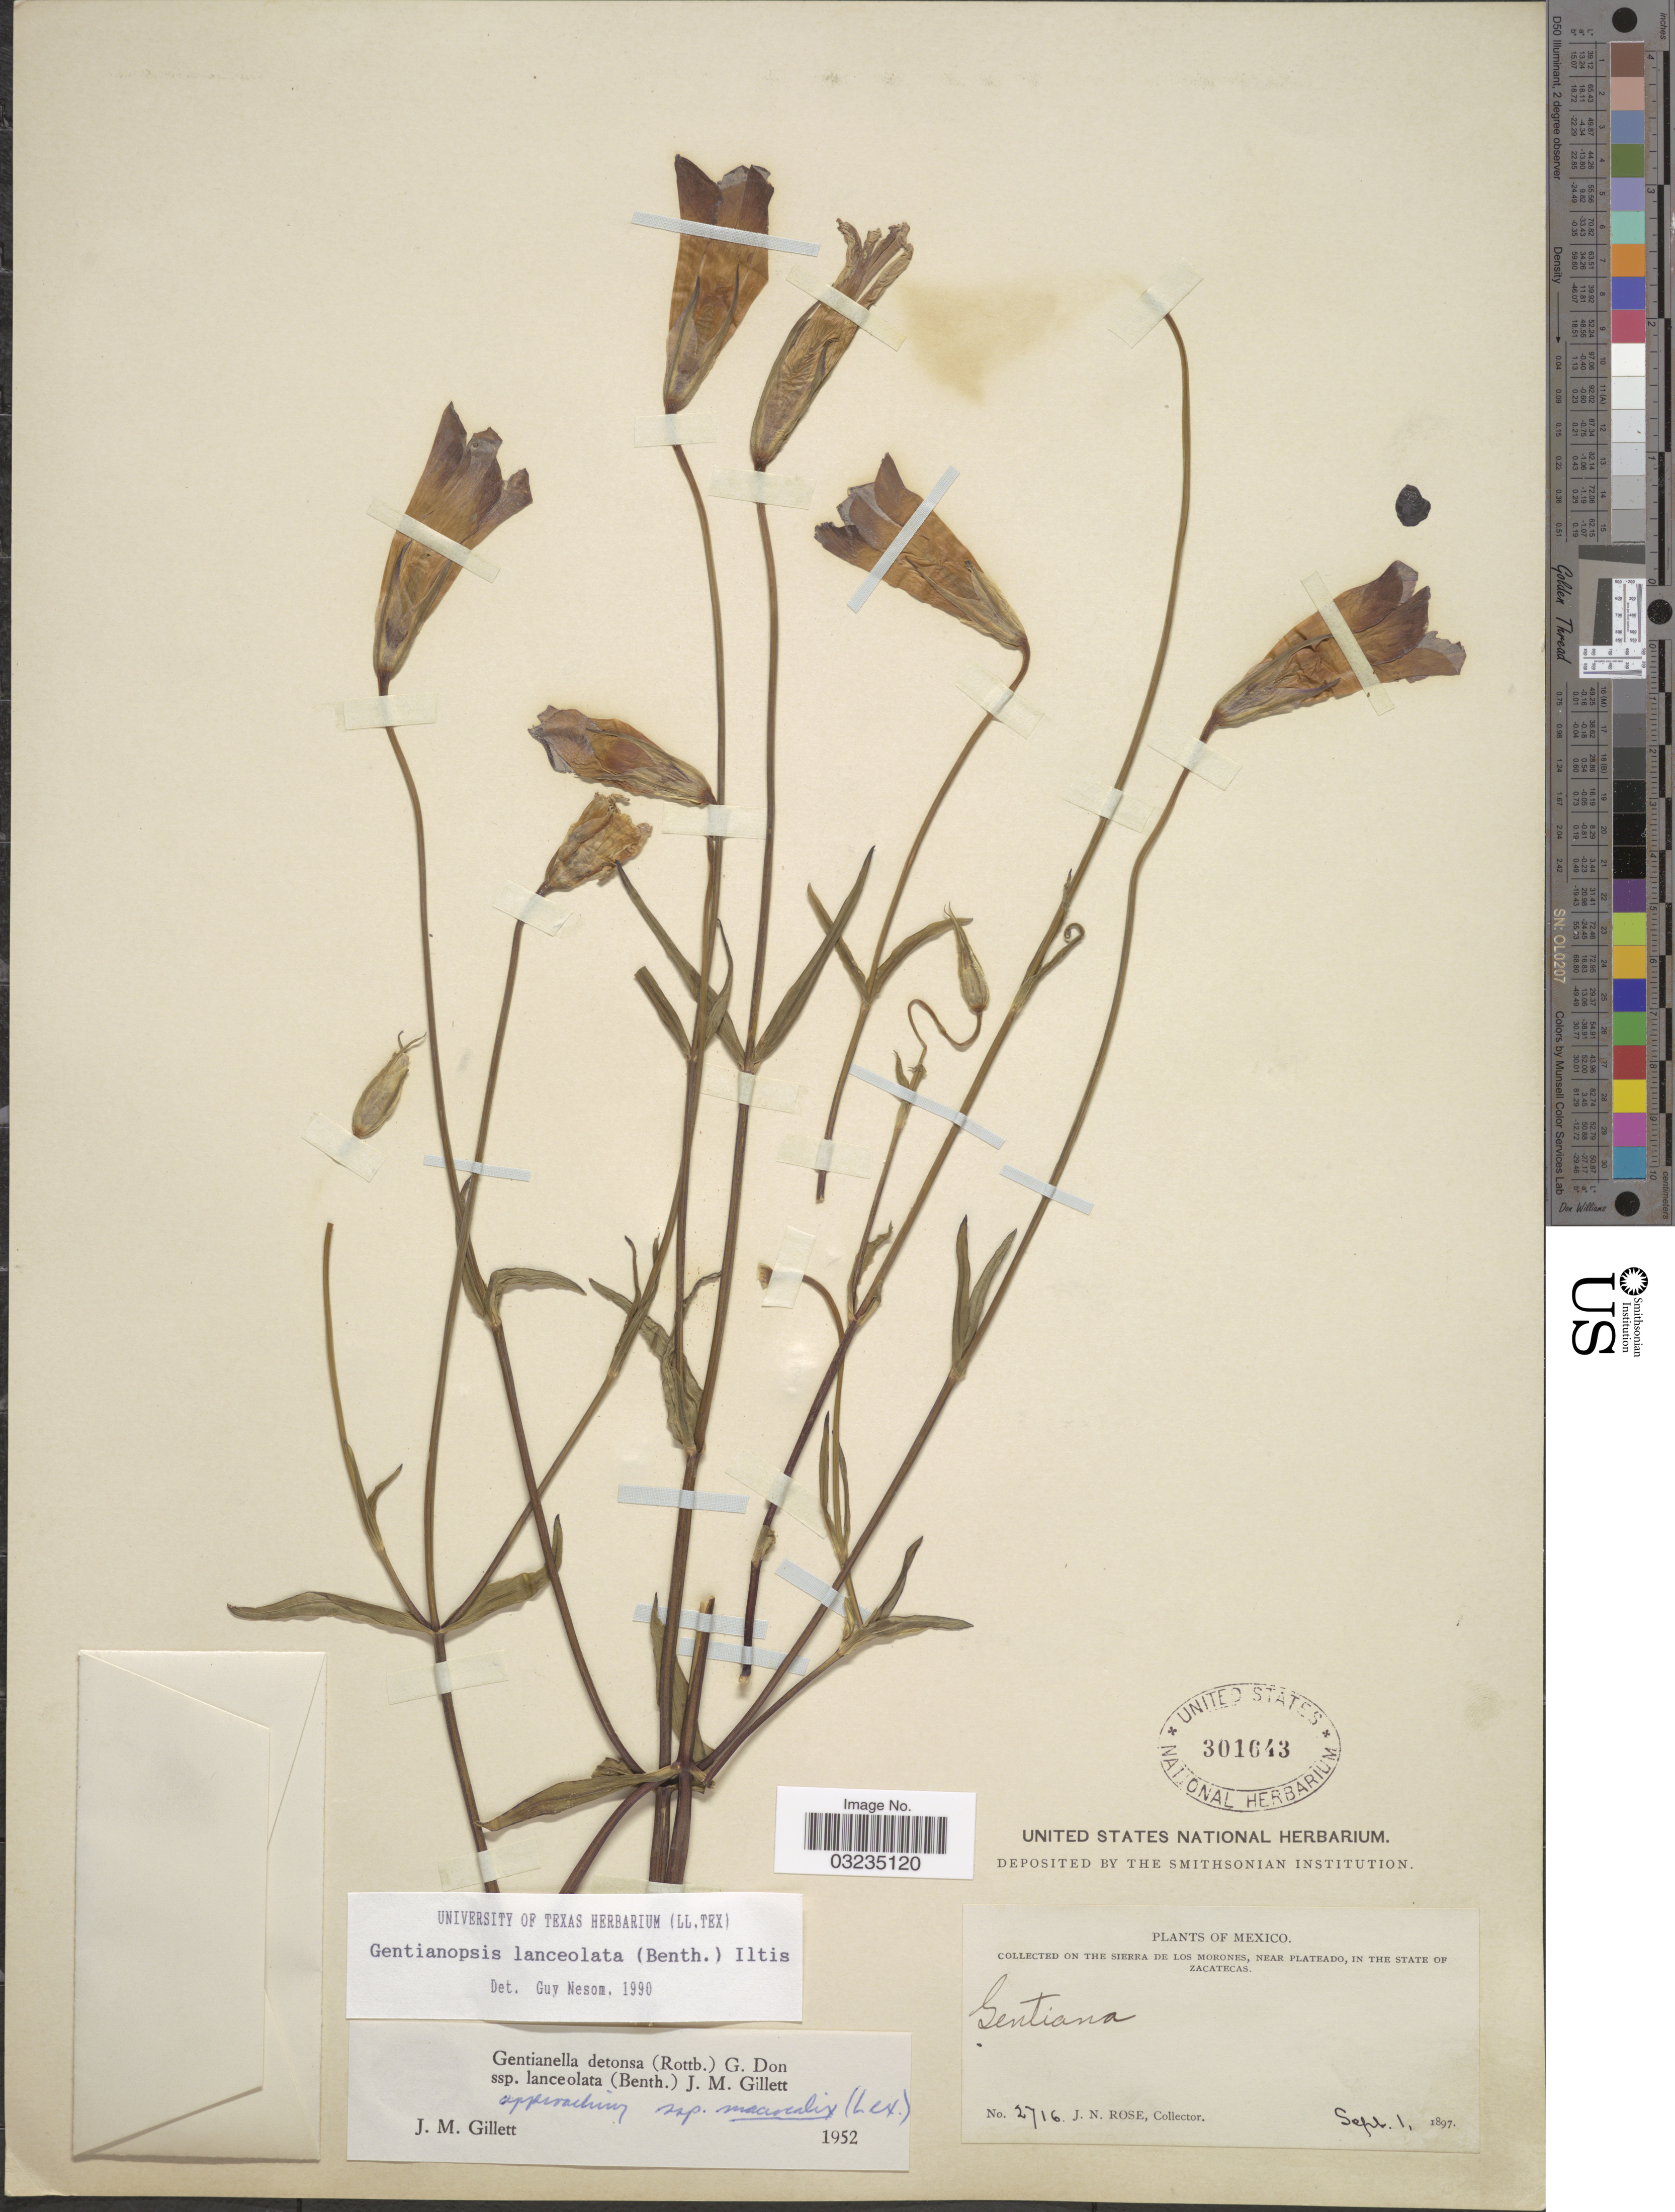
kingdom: Plantae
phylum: Tracheophyta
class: Magnoliopsida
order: Gentianales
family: Gentianaceae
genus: Gentiana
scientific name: Gentiana lanceolata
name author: Griseb.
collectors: J. N. Rose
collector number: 2716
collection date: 1897-09-01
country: Mexico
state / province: Zacatecas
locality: On the Sierra de Los Morones, near Plateado, in the State of Zacatecas.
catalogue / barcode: US 301643